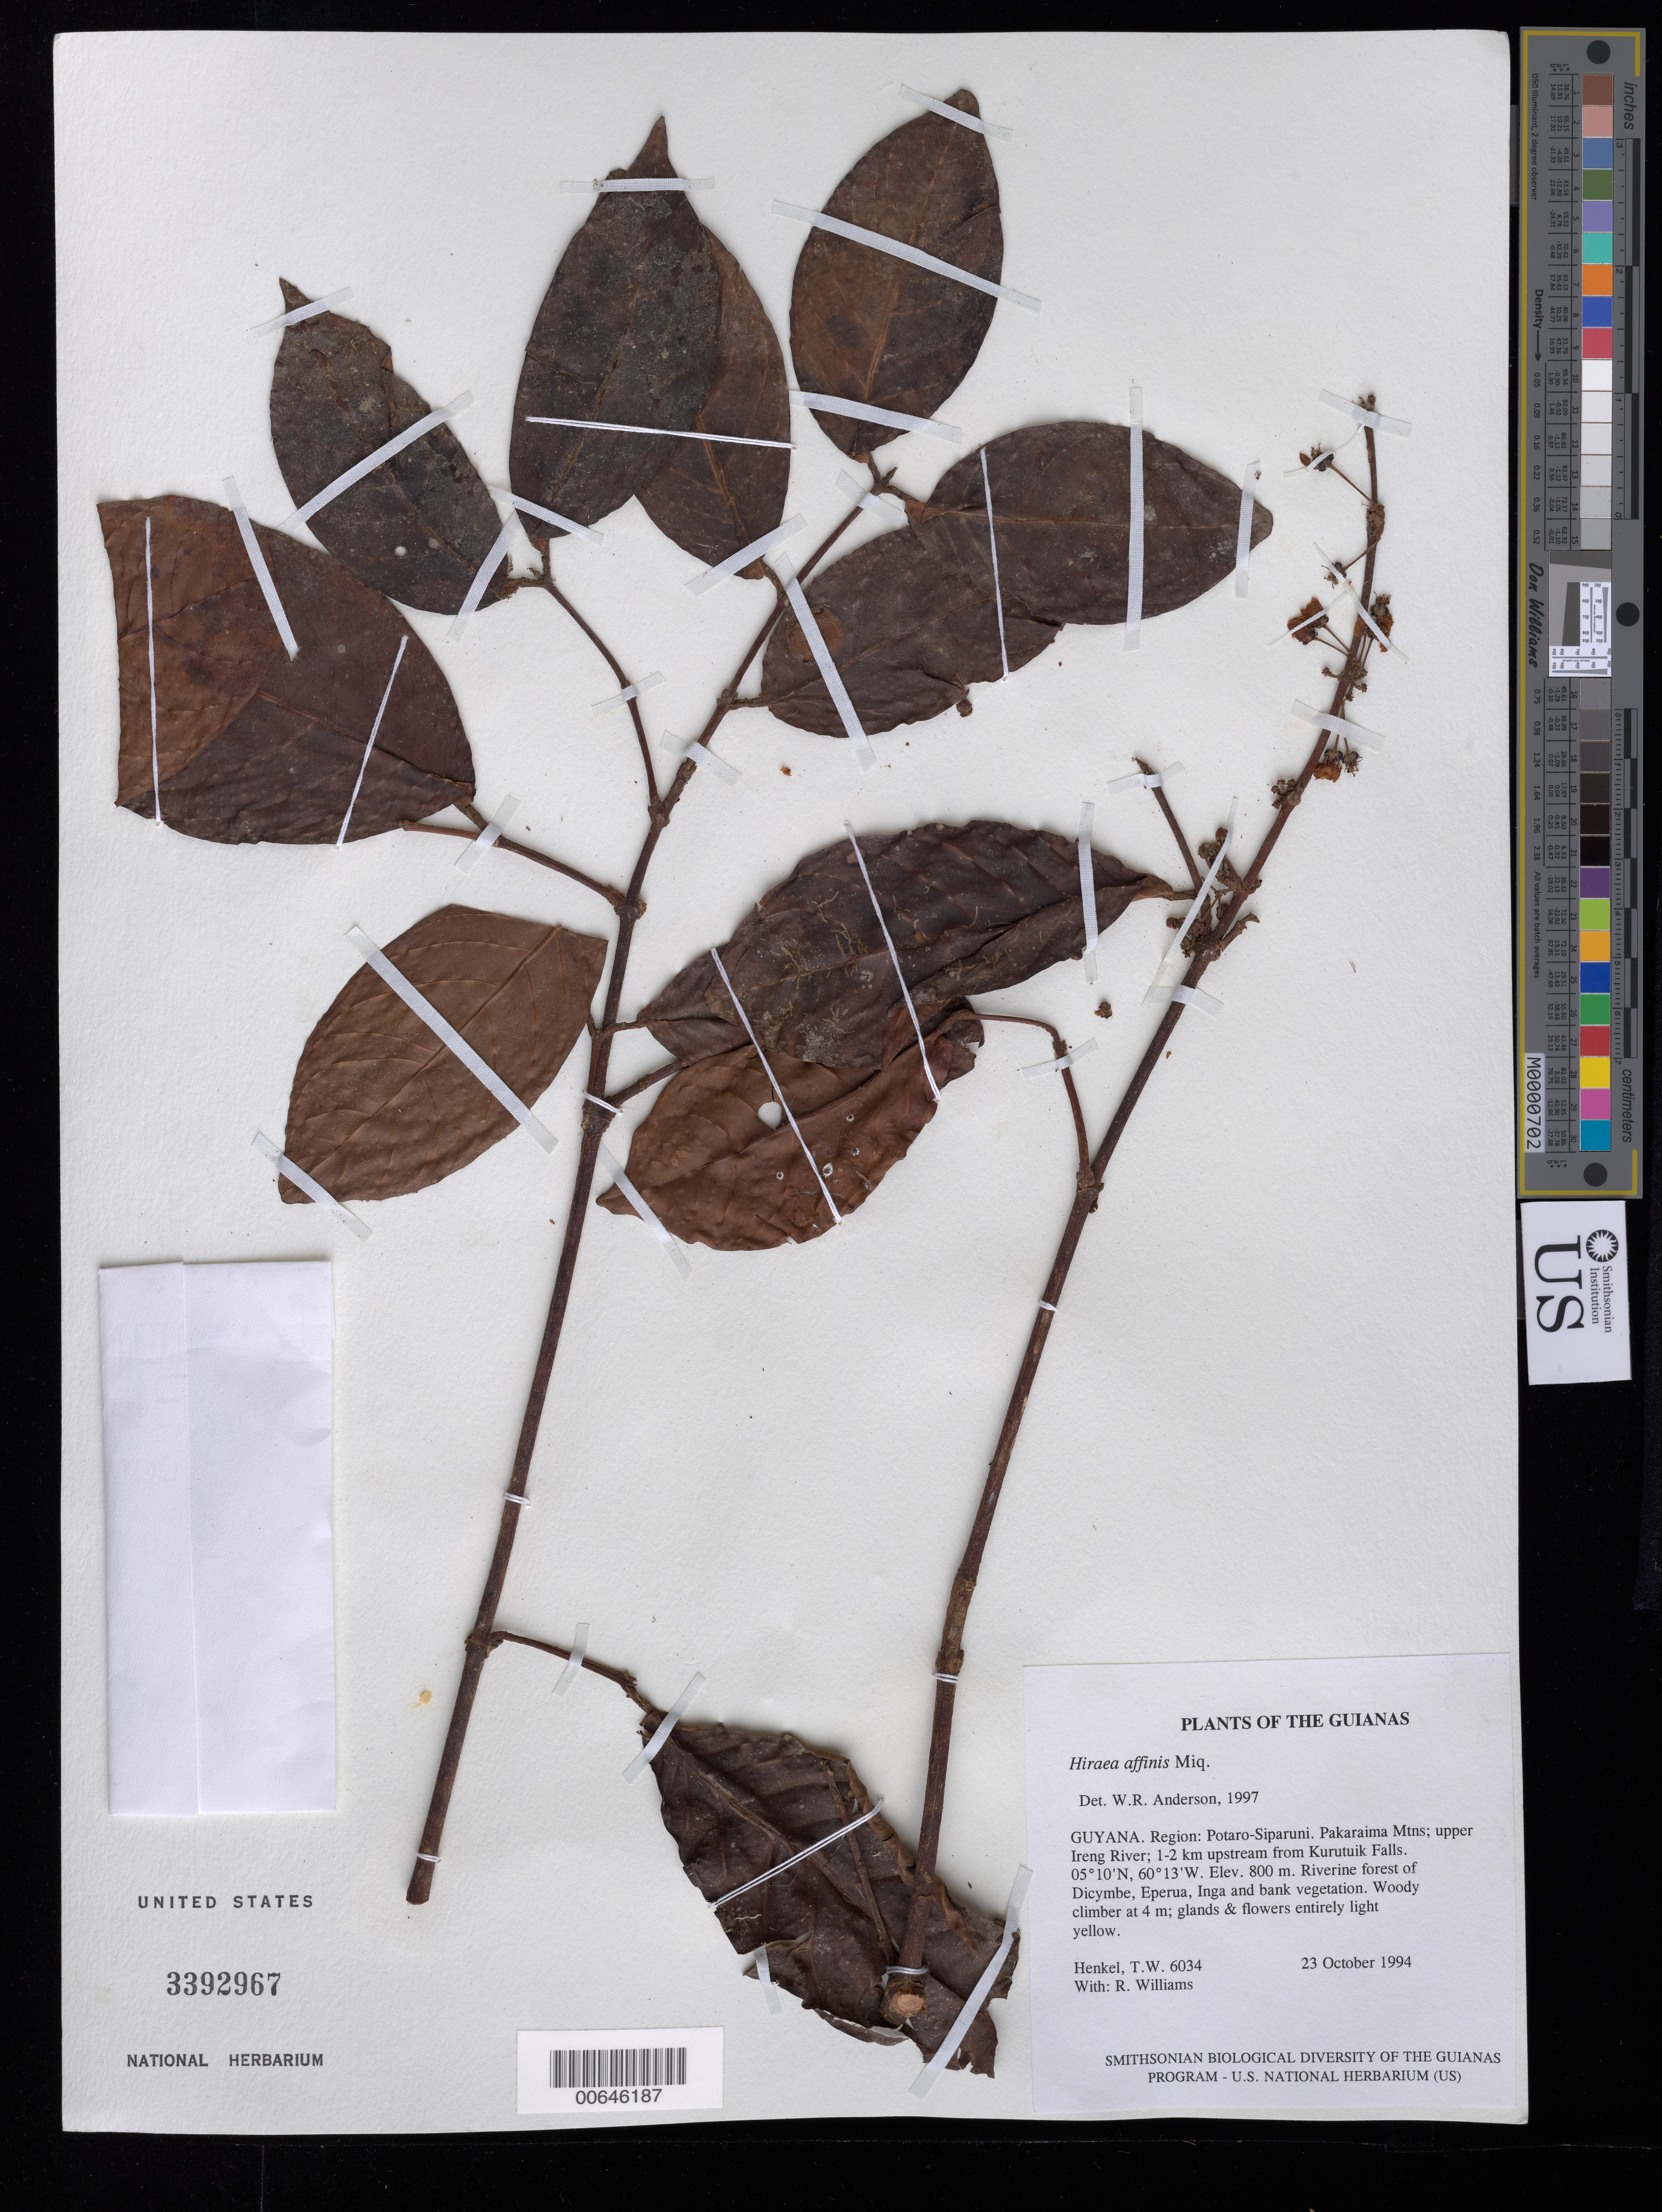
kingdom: Plantae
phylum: Tracheophyta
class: Magnoliopsida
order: Malpighiales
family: Malpighiaceae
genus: Hiraea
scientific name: Hiraea affinis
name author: Miq.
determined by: Anderson, W. R., (MICH), University of Michigan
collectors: T. Henkel & R. Williams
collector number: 6034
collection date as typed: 23 October 1994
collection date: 1994-10-23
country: Guyana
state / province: Potaro-Siparuni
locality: Pakaraima Mtns; upper Ireng River; 1-2 km upstream from Kurutuik Falls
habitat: Riverine forest of Dicymbe, Eperua, Inga and bank vegetation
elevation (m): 800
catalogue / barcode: US 3392967